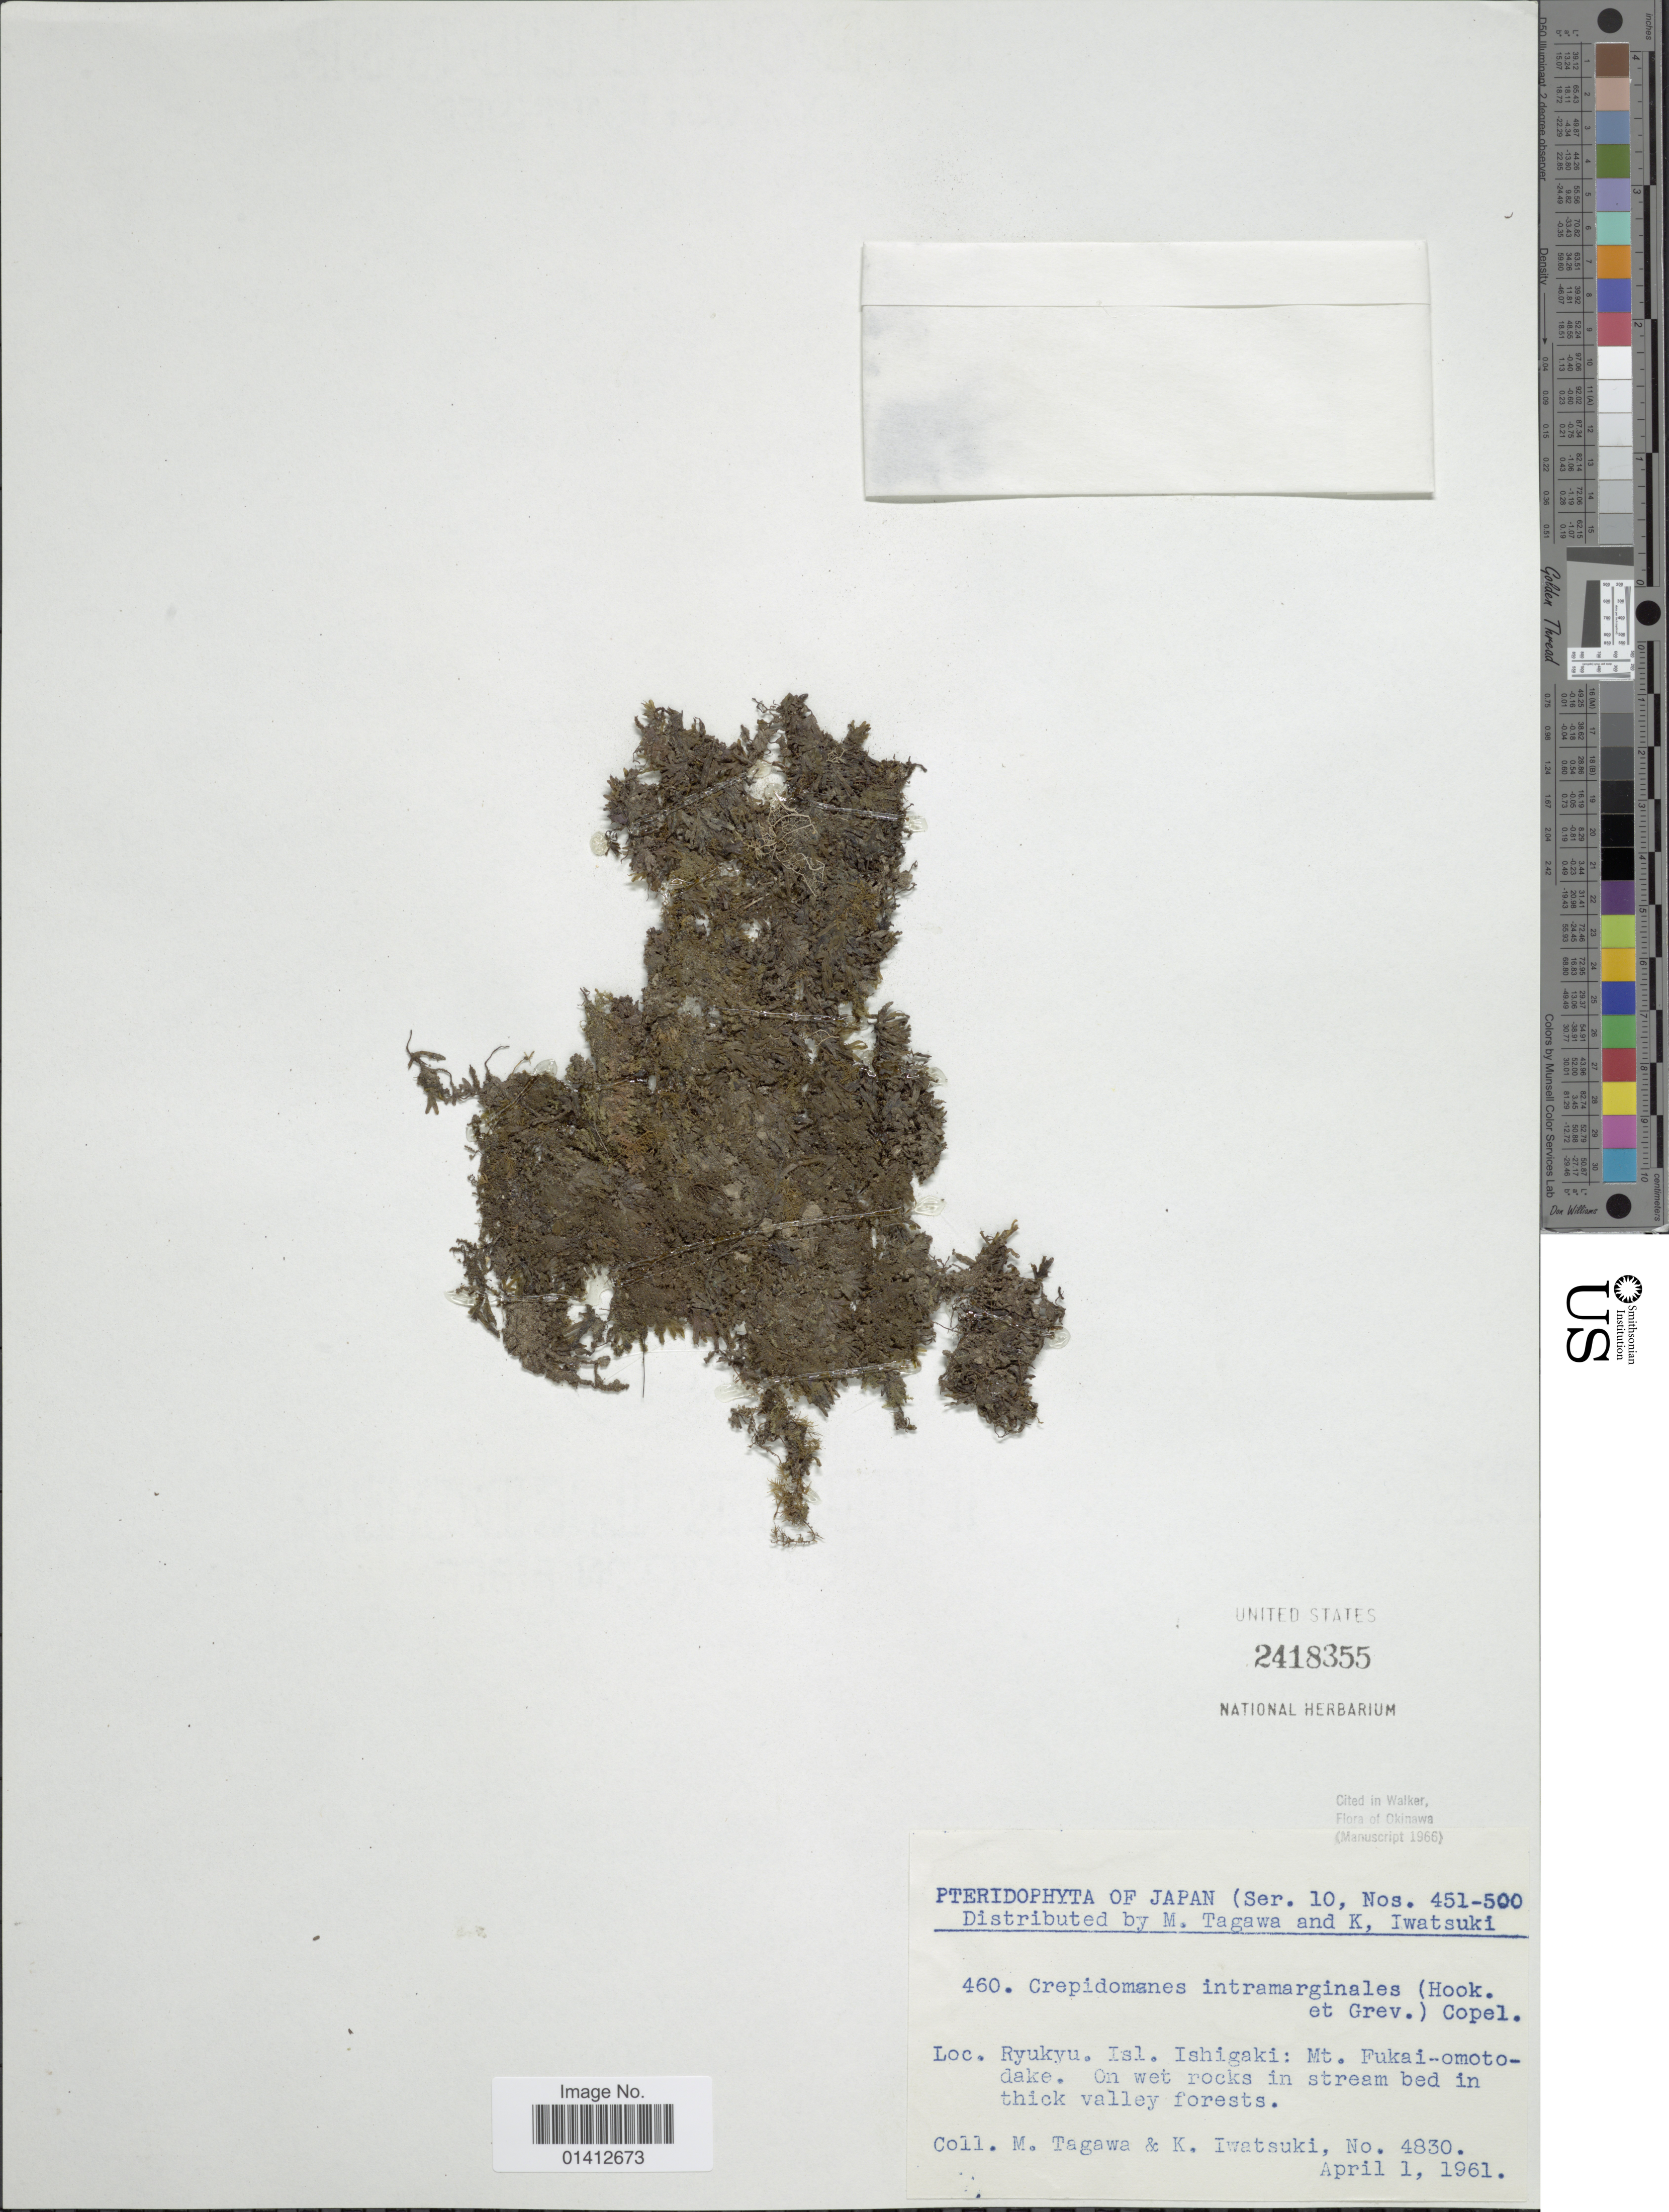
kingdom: Plantae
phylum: Tracheophyta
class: Polypodiopsida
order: Hymenophyllales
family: Hymenophyllaceae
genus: Crepidomanes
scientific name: Crepidomanes intramarginale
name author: (C. Presl) C. Presl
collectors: M. Tagawa & K. Iwatsuki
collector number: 4830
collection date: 1961-04-01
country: Japan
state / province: Okinawa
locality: Ryukyu Isl Ishigaki: Mt Fukai-Omotodake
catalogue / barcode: US 2418355